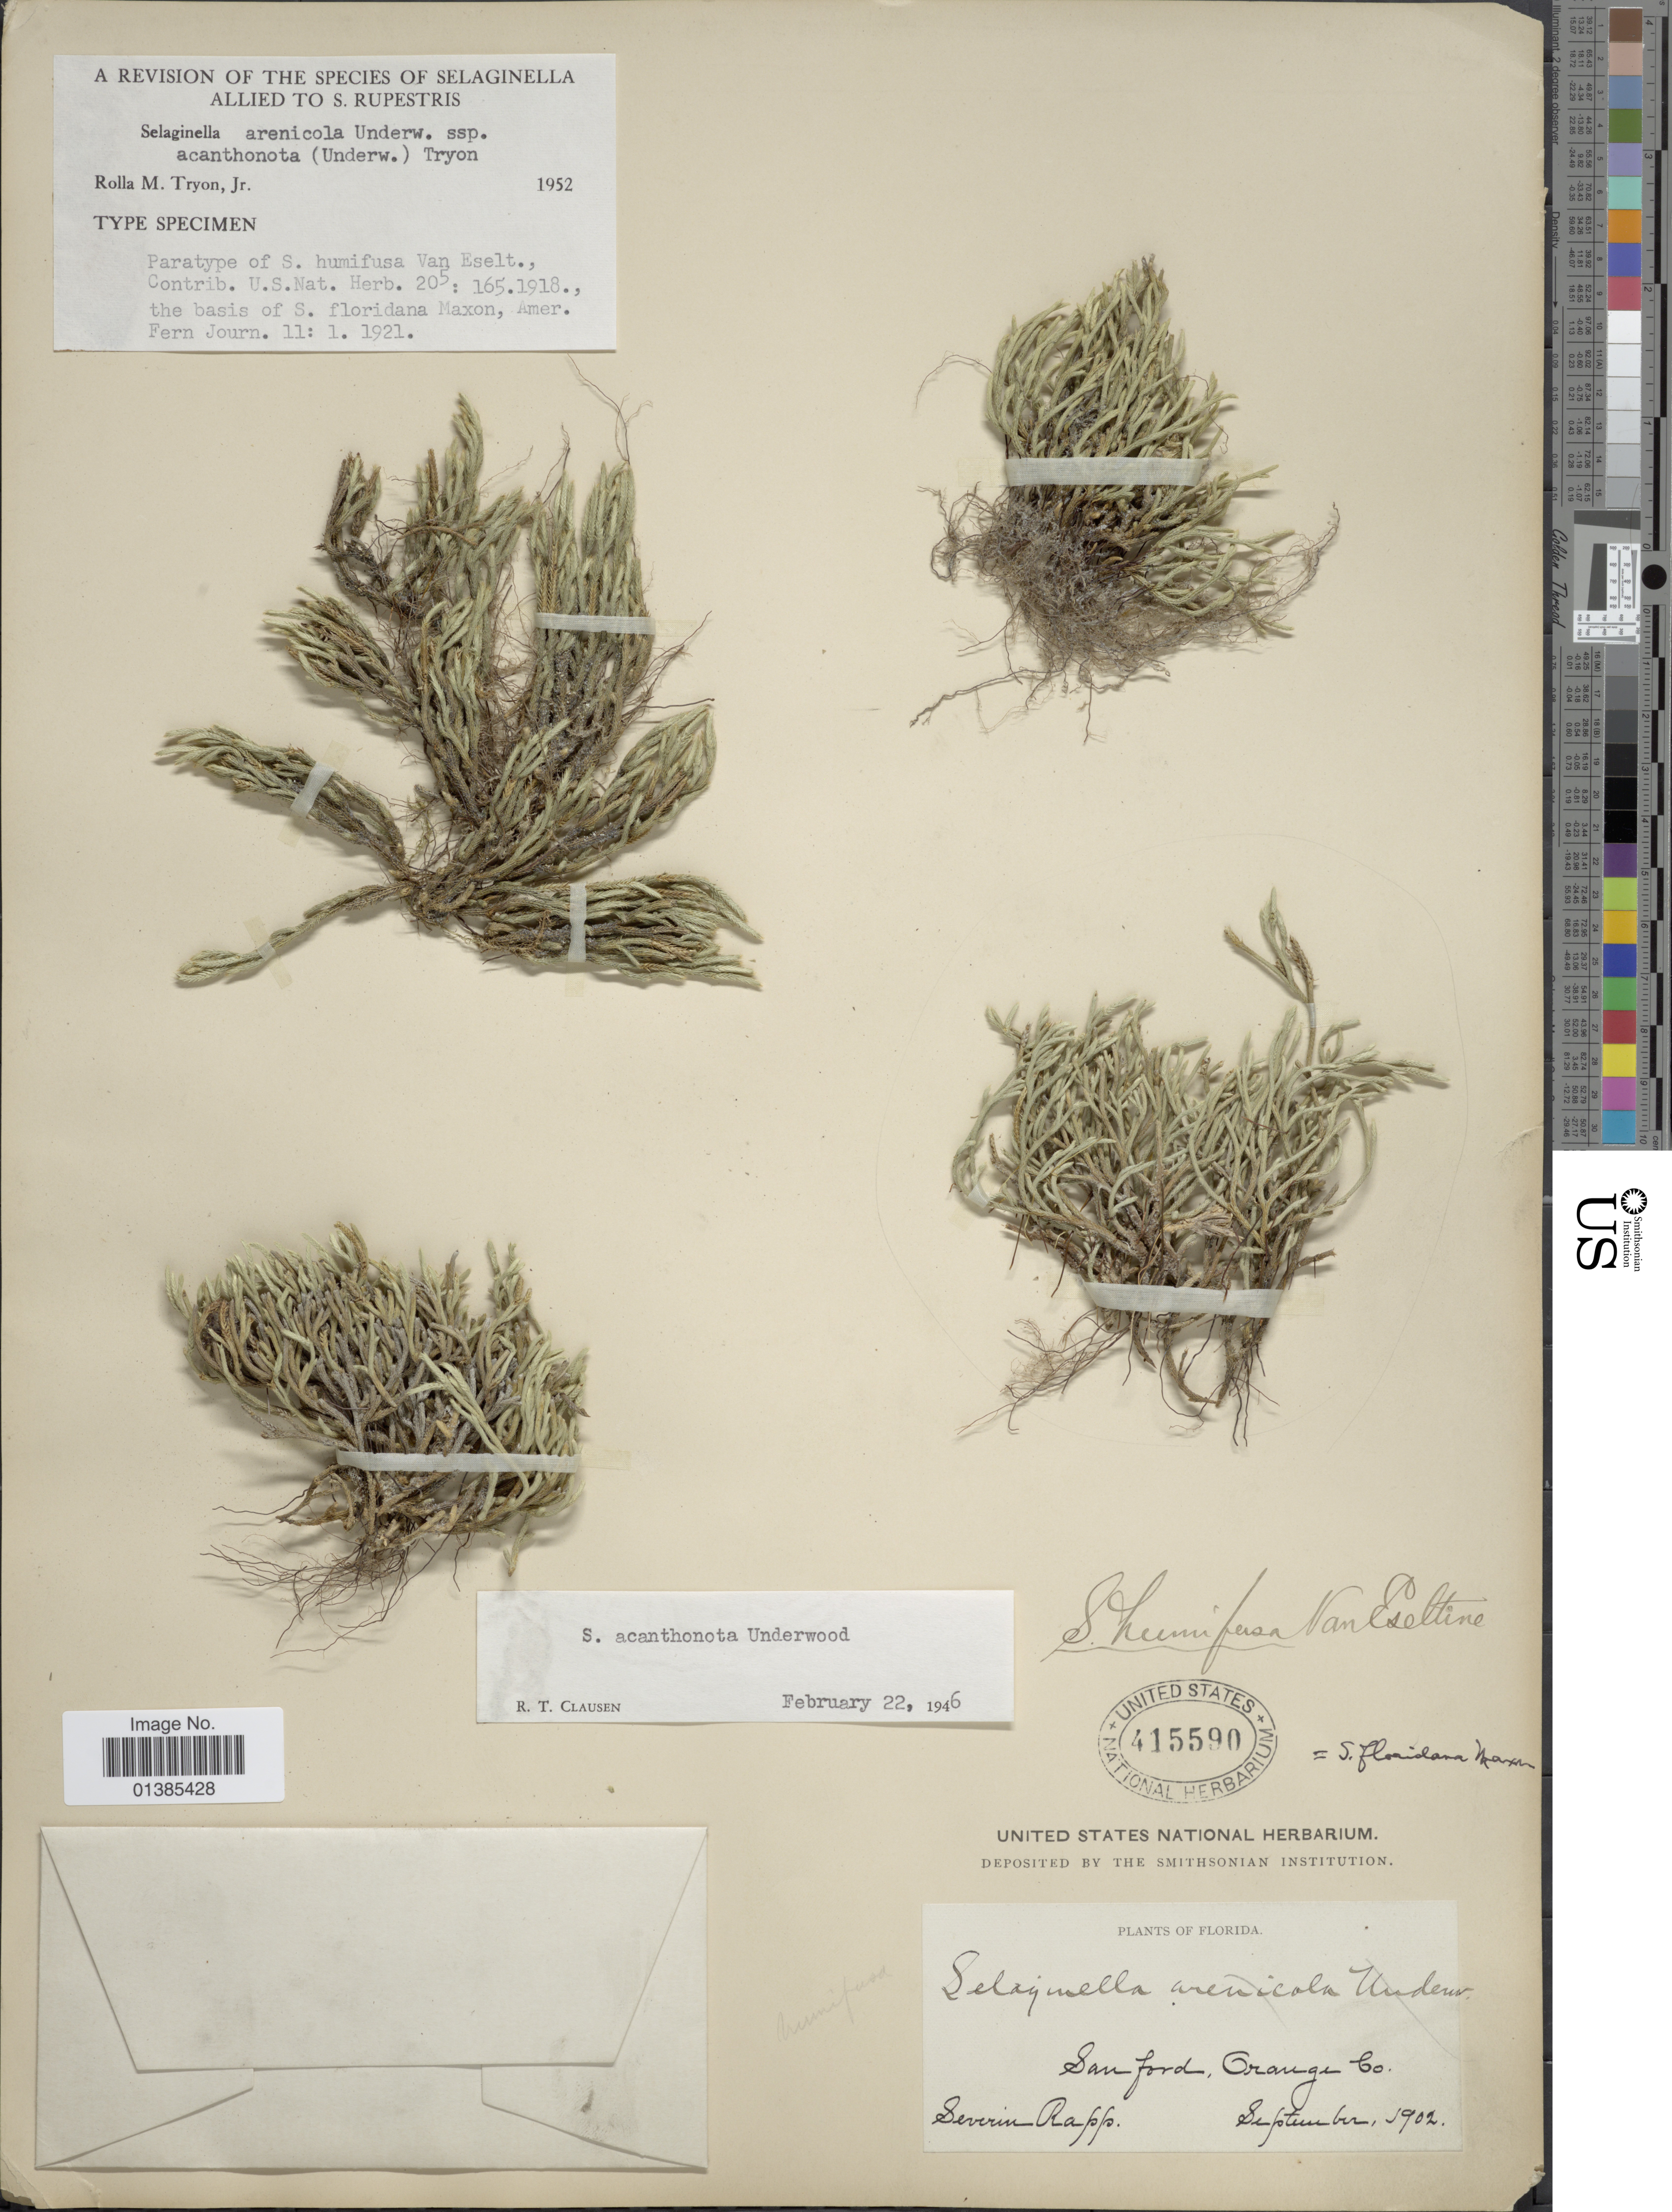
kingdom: Plantae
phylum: Tracheophyta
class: Lycopodiopsida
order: Selaginellales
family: Selaginellaceae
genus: Selaginella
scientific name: Selaginella arenicola subsp. acanthonota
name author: (Underw.) R.M. Tryon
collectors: S. Rapp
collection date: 1902-09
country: United States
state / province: Florida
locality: Sanford, Orange Co.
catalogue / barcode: US 415590